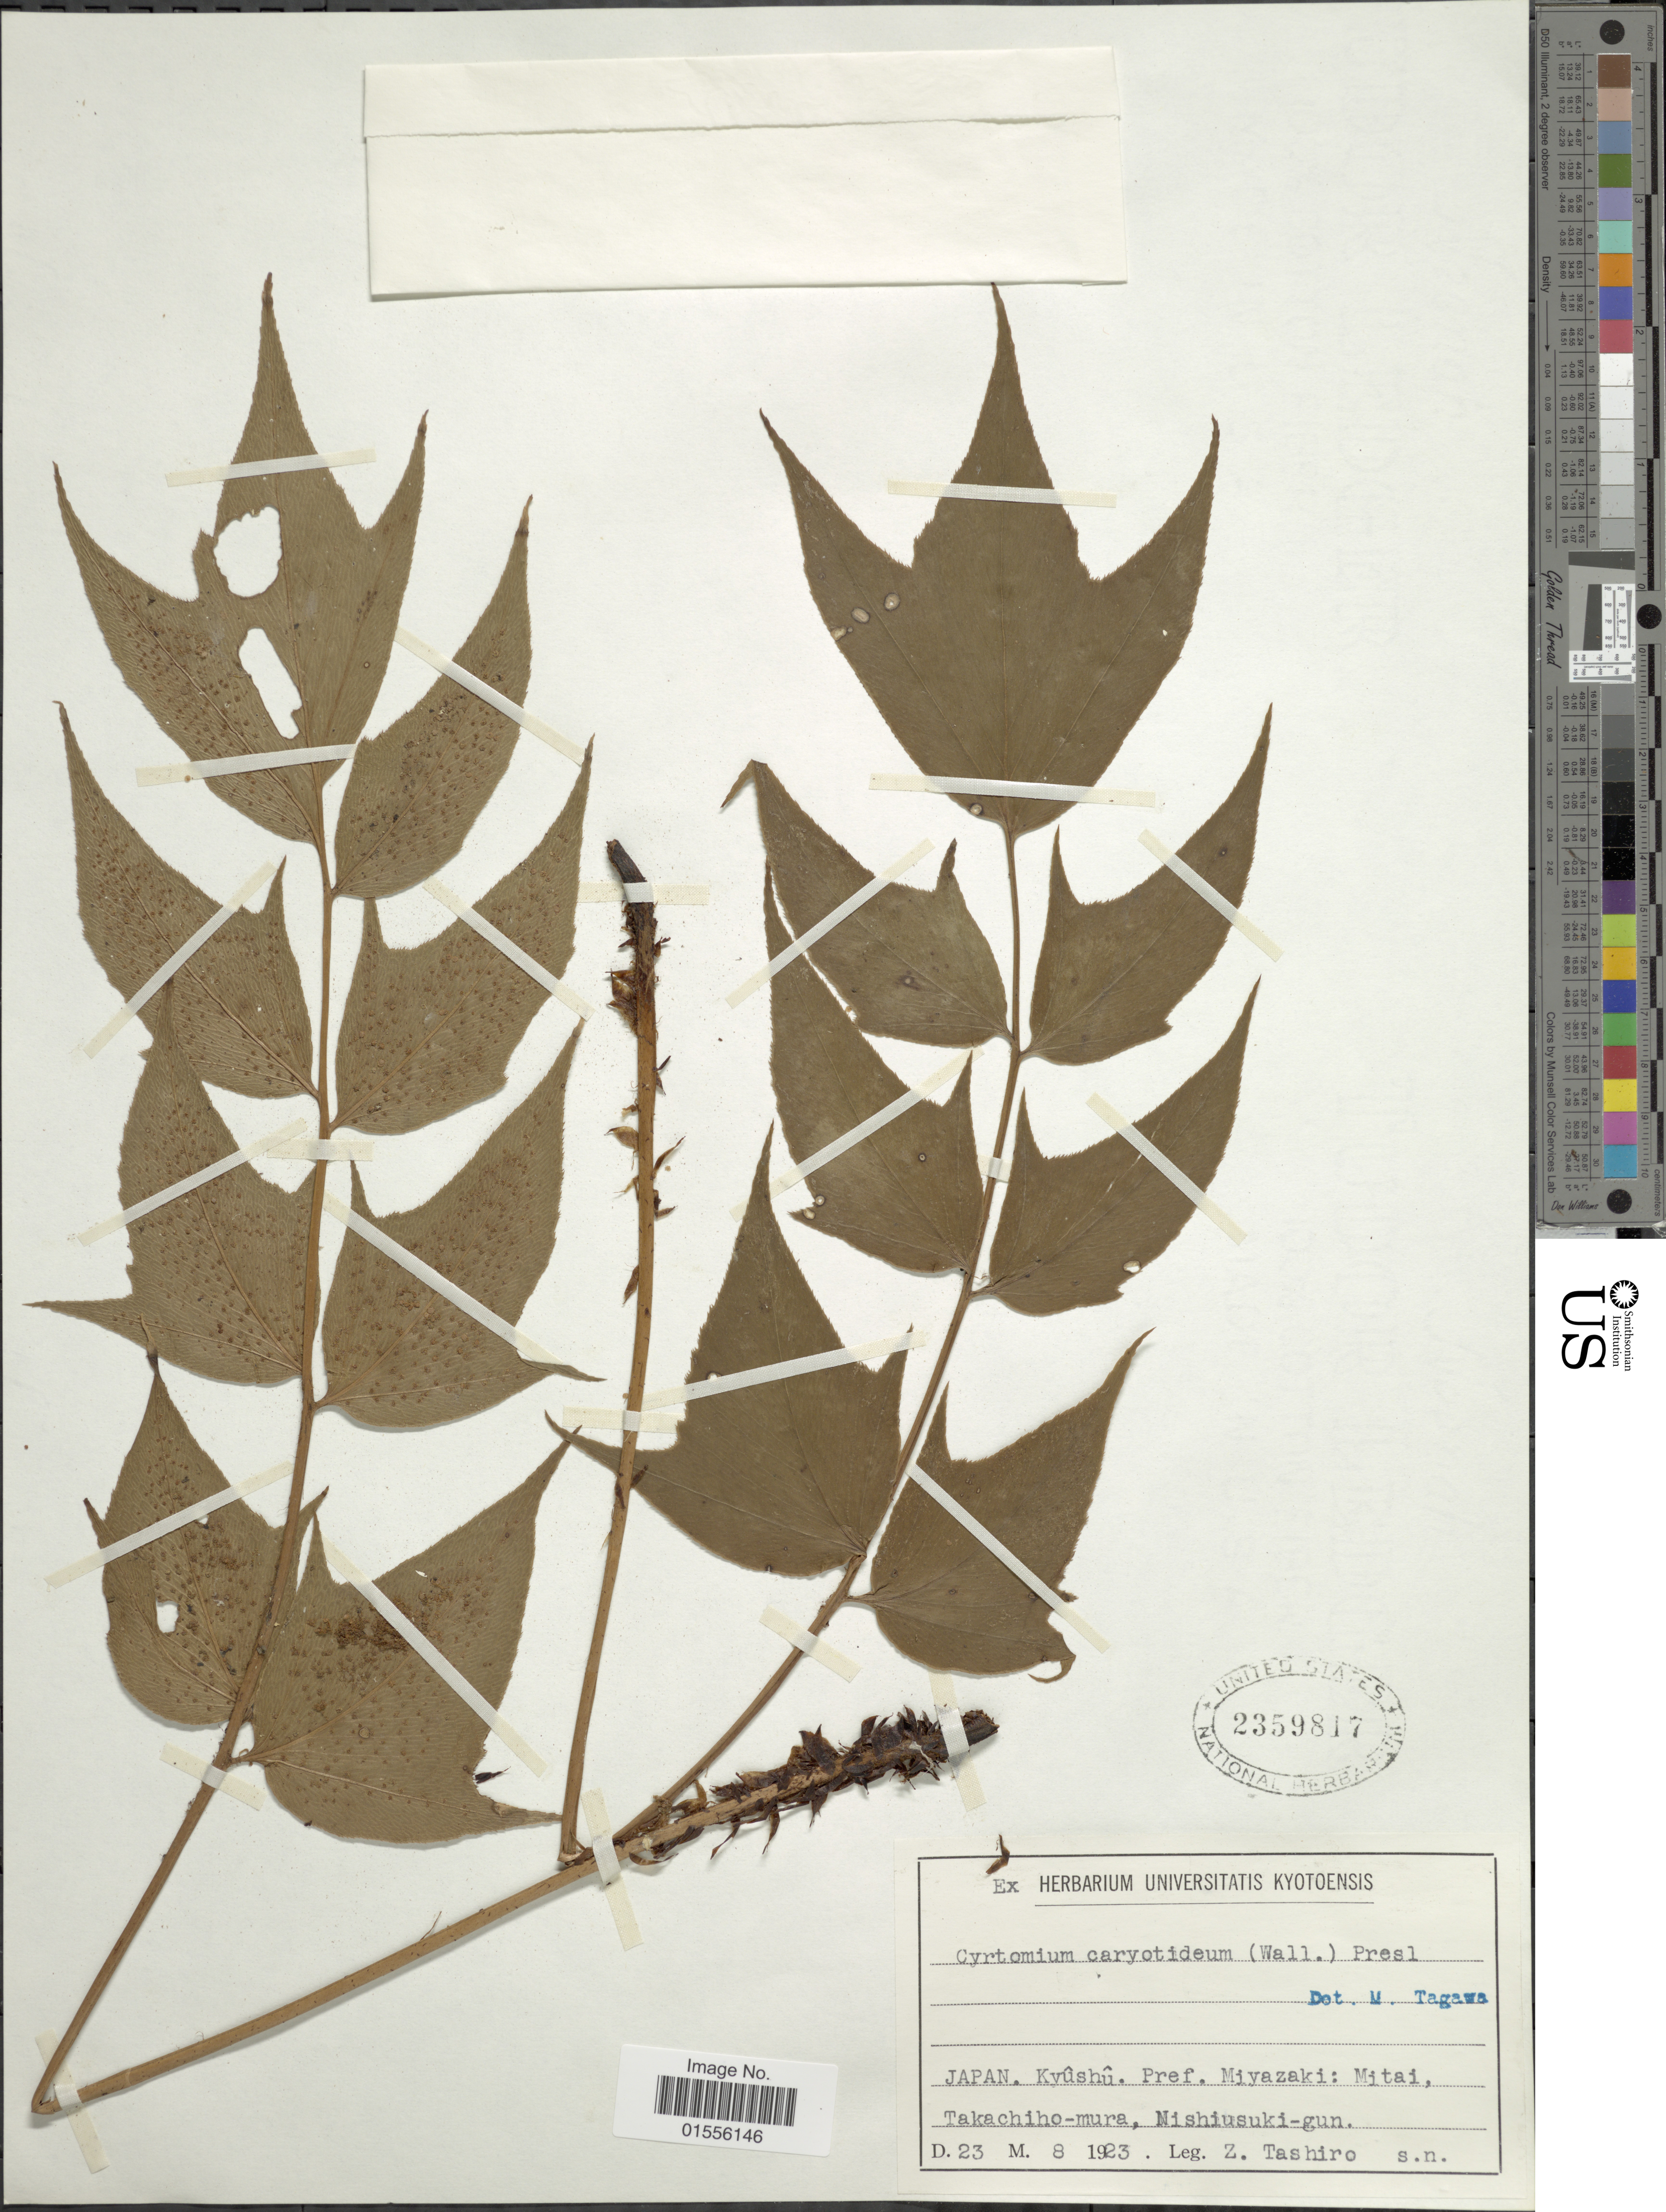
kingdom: Plantae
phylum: Tracheophyta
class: Polypodiopsida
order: Polypodiales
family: Dryopteridaceae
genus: Cyrtomium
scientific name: Cyrtomium caryotideum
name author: (Wall. ex Hook. & Grev.) C. Presl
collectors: Z. Tashiro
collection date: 1923-08-23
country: Japan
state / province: Miyazaki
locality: Kyûshû: Mitai, Takachiho-mura, Nishiusuki-gun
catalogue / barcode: US 2359817